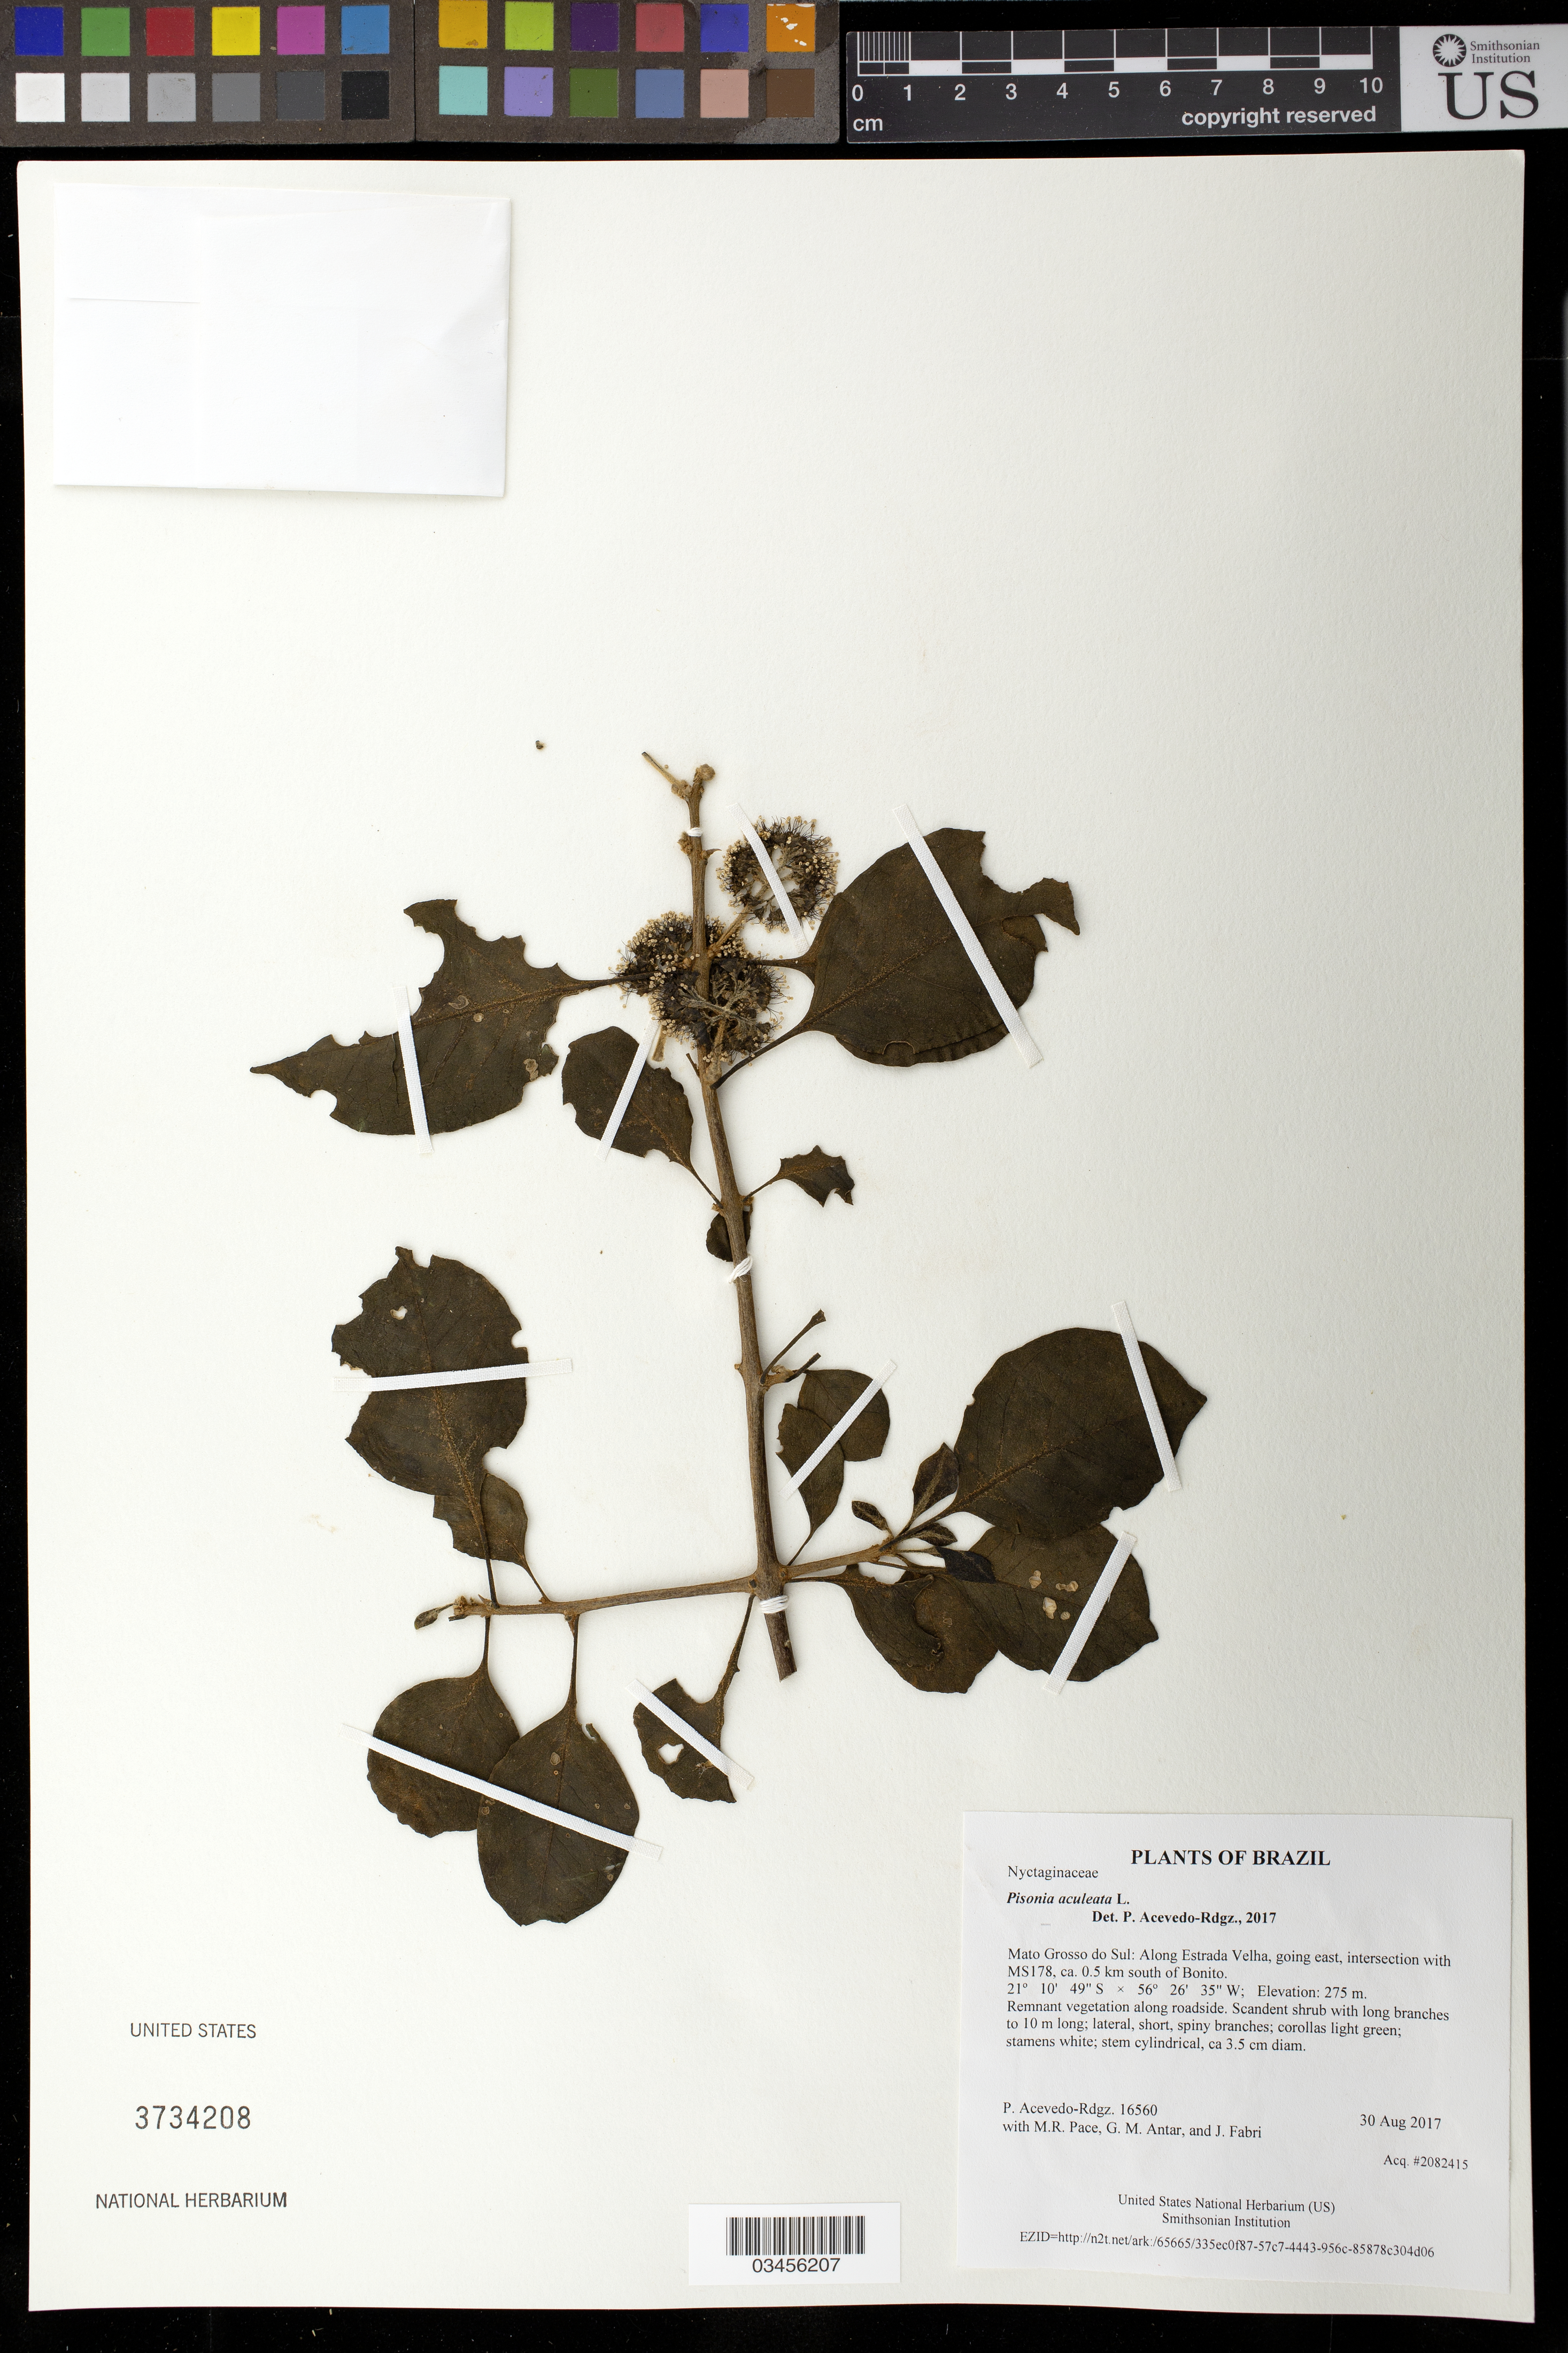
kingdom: Plantae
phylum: Tracheophyta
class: Magnoliopsida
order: Caryophyllales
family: Nyctaginaceae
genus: Pisonia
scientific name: Pisonia aculeata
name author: L.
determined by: Acevedo-Rodríguez, P., (BOT), Smithsonian Institution - National Museum of Natural History (UNITED STATES)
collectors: P. Acevedo-Rodr., M. R. Pace, G. M. Antar & J. Fabri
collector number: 16560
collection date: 2017-08-30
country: Brazil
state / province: Mato Grosso do Sul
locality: Along Estrada Velha, going east, intersection with MS178, ca. 0.5 km south of Bonito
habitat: Remnant vegetation along roadside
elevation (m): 275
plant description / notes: US, NY, MO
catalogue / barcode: US 3734208